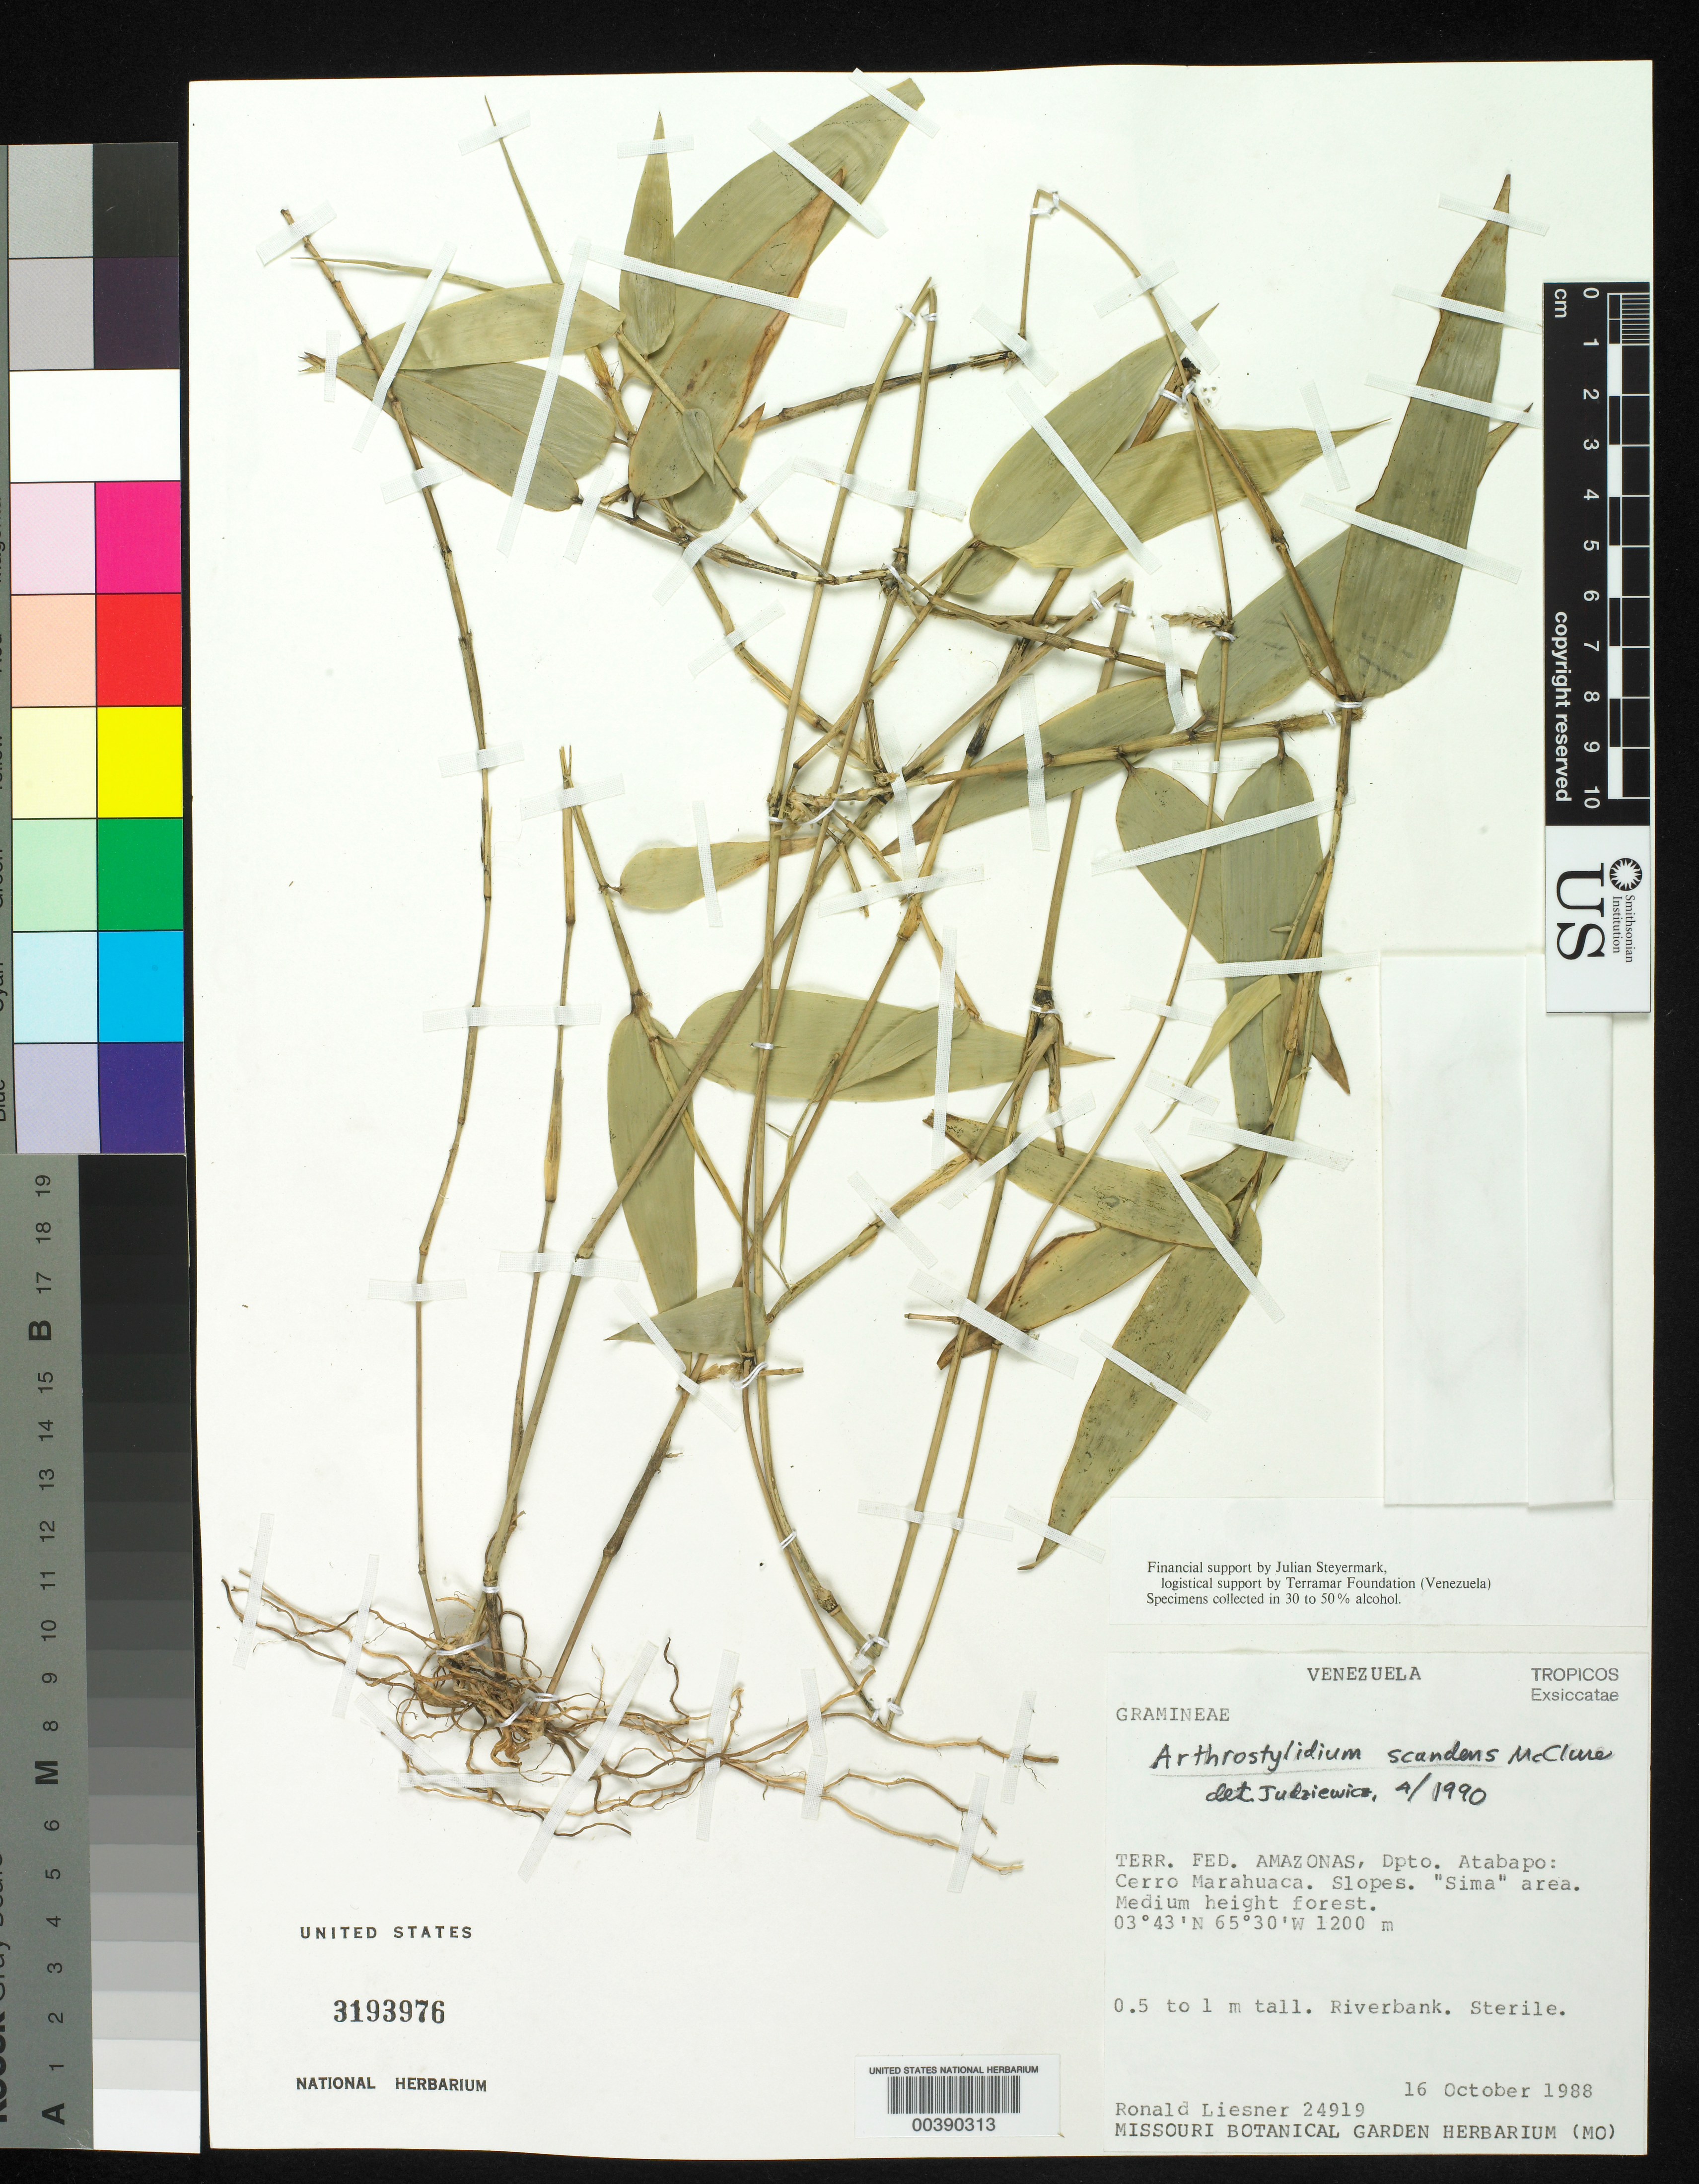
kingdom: Plantae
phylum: Tracheophyta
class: Liliopsida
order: Poales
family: Poaceae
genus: Arthrostylidium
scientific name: Arthrostylidium scandens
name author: McClure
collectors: R. L. Liesner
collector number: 24919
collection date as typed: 16 Oct 1988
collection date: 1988-10-16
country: Venezuela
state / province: Amazonas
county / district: Atabapo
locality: Cerro Marahuaca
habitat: Medium height forest; slopes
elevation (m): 1200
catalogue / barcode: US 3193976